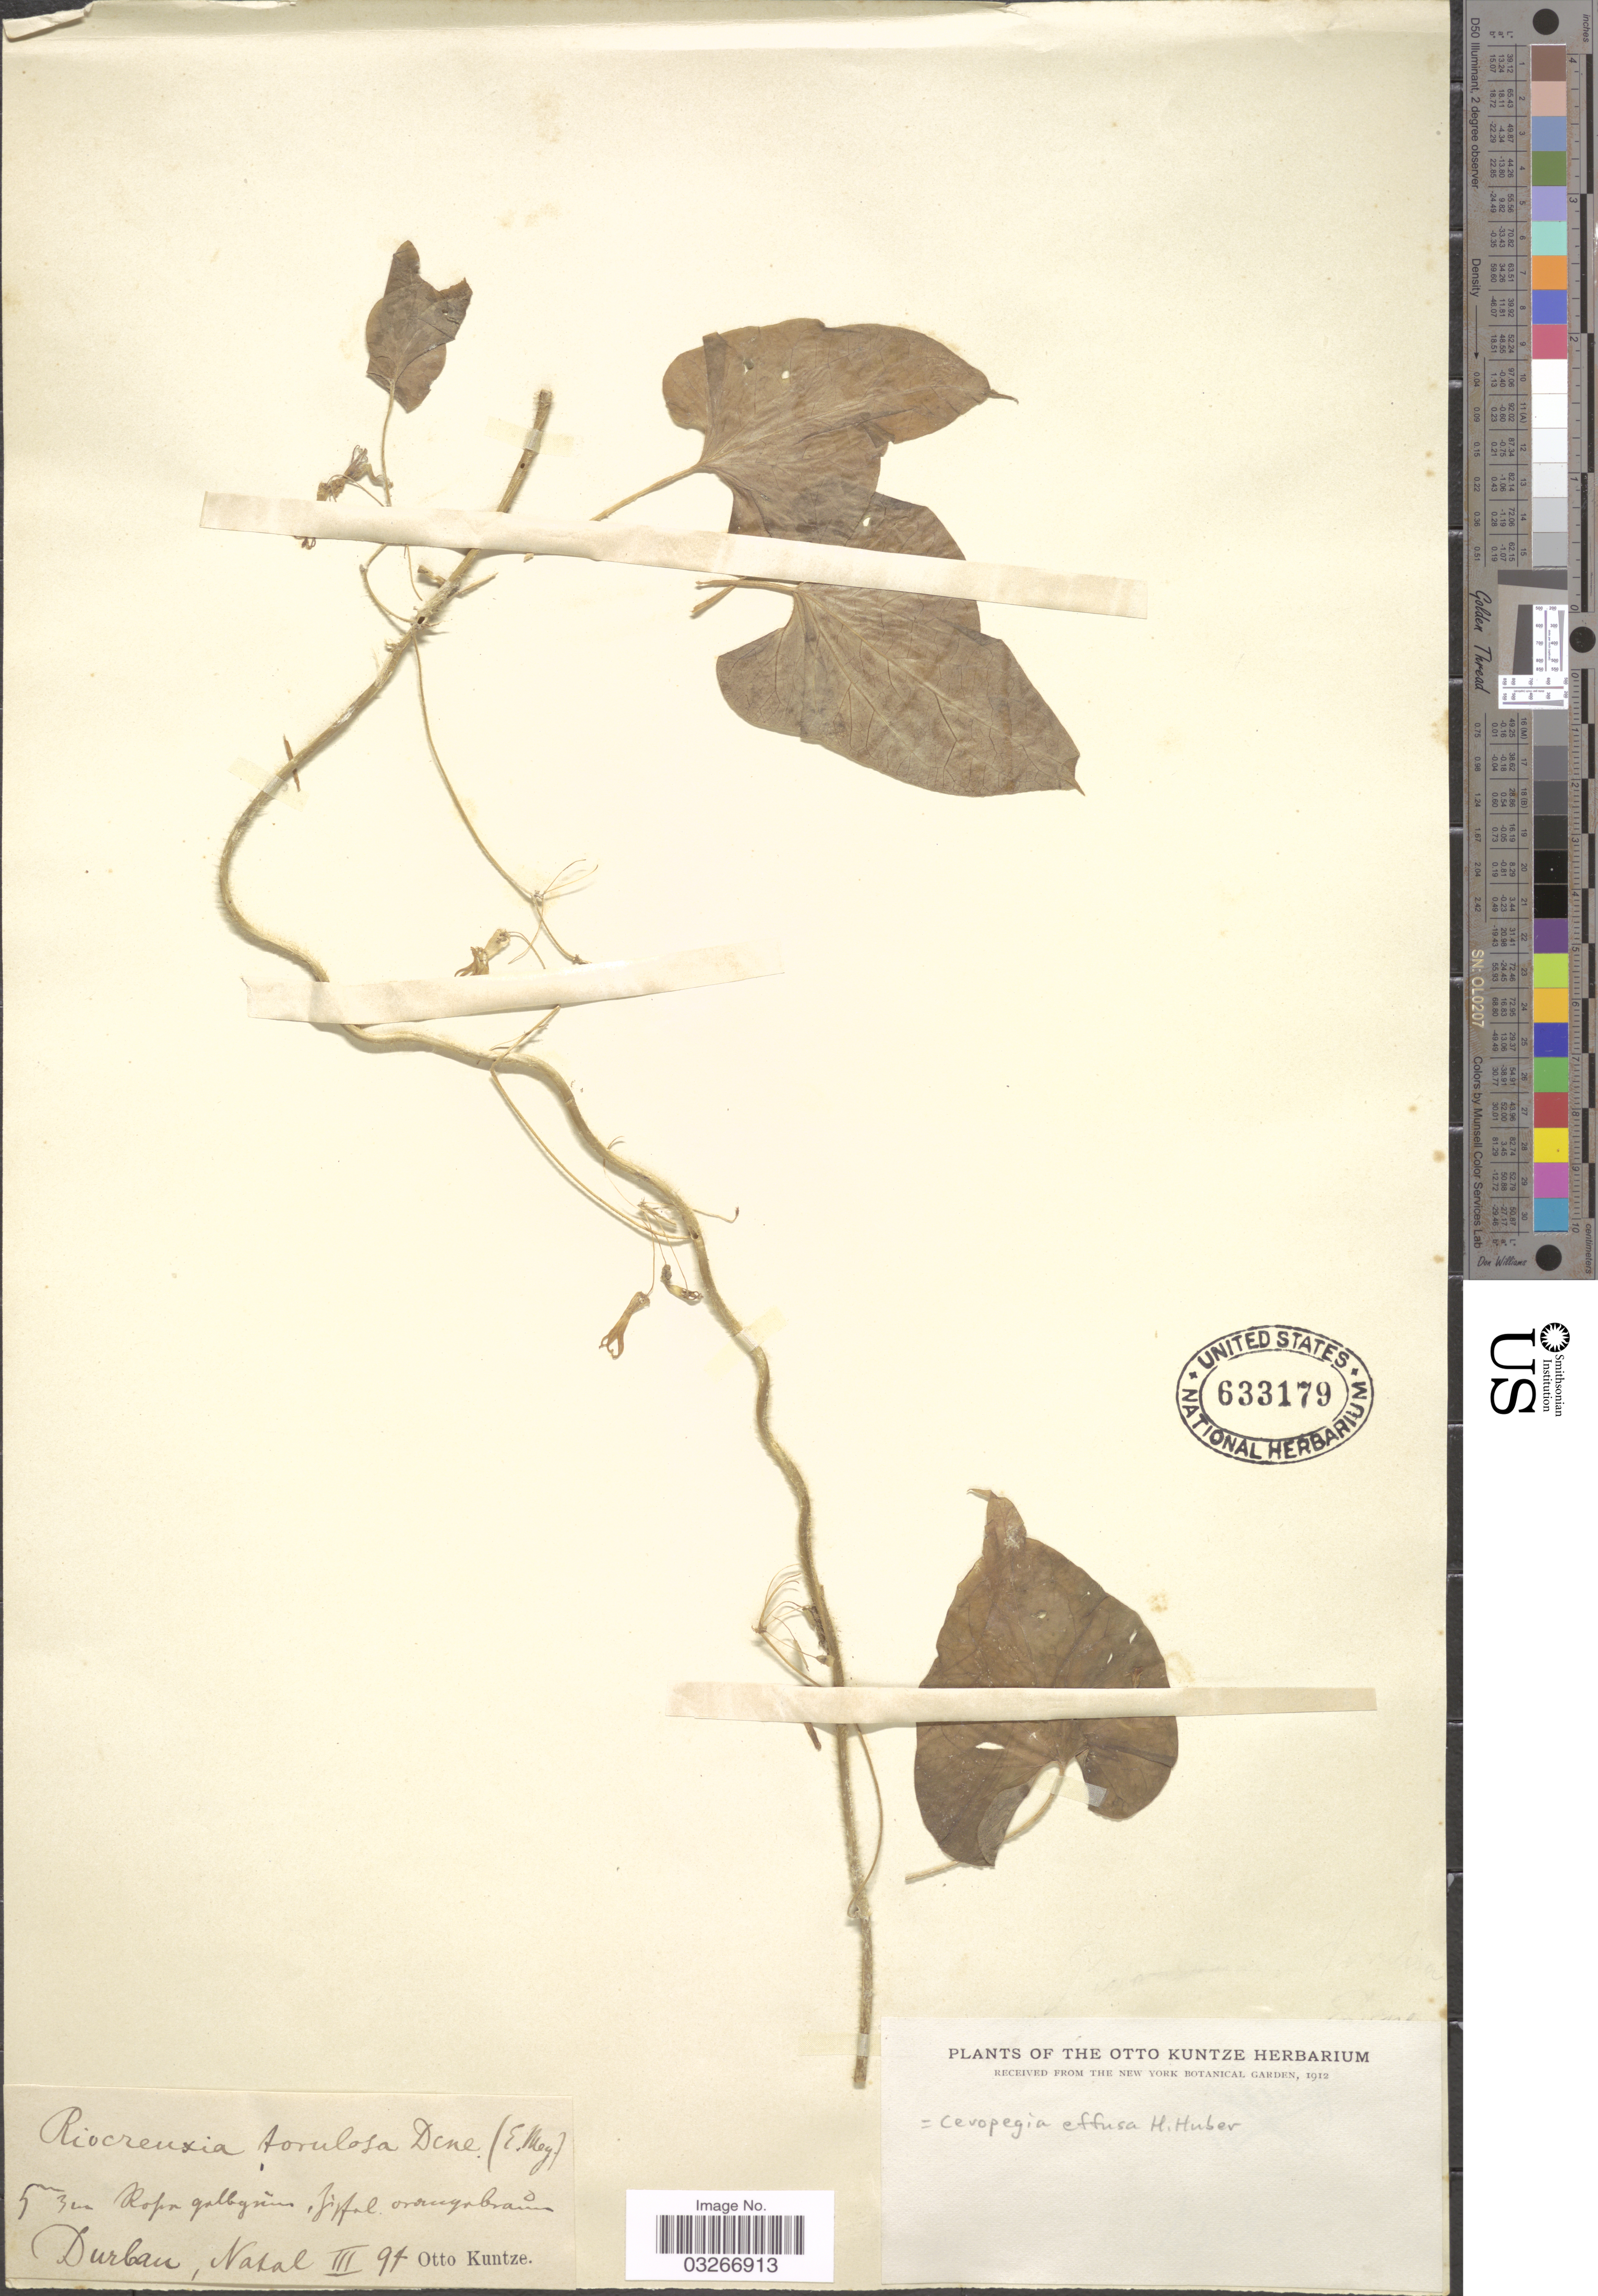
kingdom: Plantae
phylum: Tracheophyta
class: Magnoliopsida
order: Gentianales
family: Apocynaceae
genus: Ceropegia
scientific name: Ceropegia effusa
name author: Huber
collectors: C.E.O. Kuntze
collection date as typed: Transcribed d/m/y: /3/94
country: South Africa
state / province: KwaZulu-Natal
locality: Durban, Natal.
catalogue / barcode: US 633179